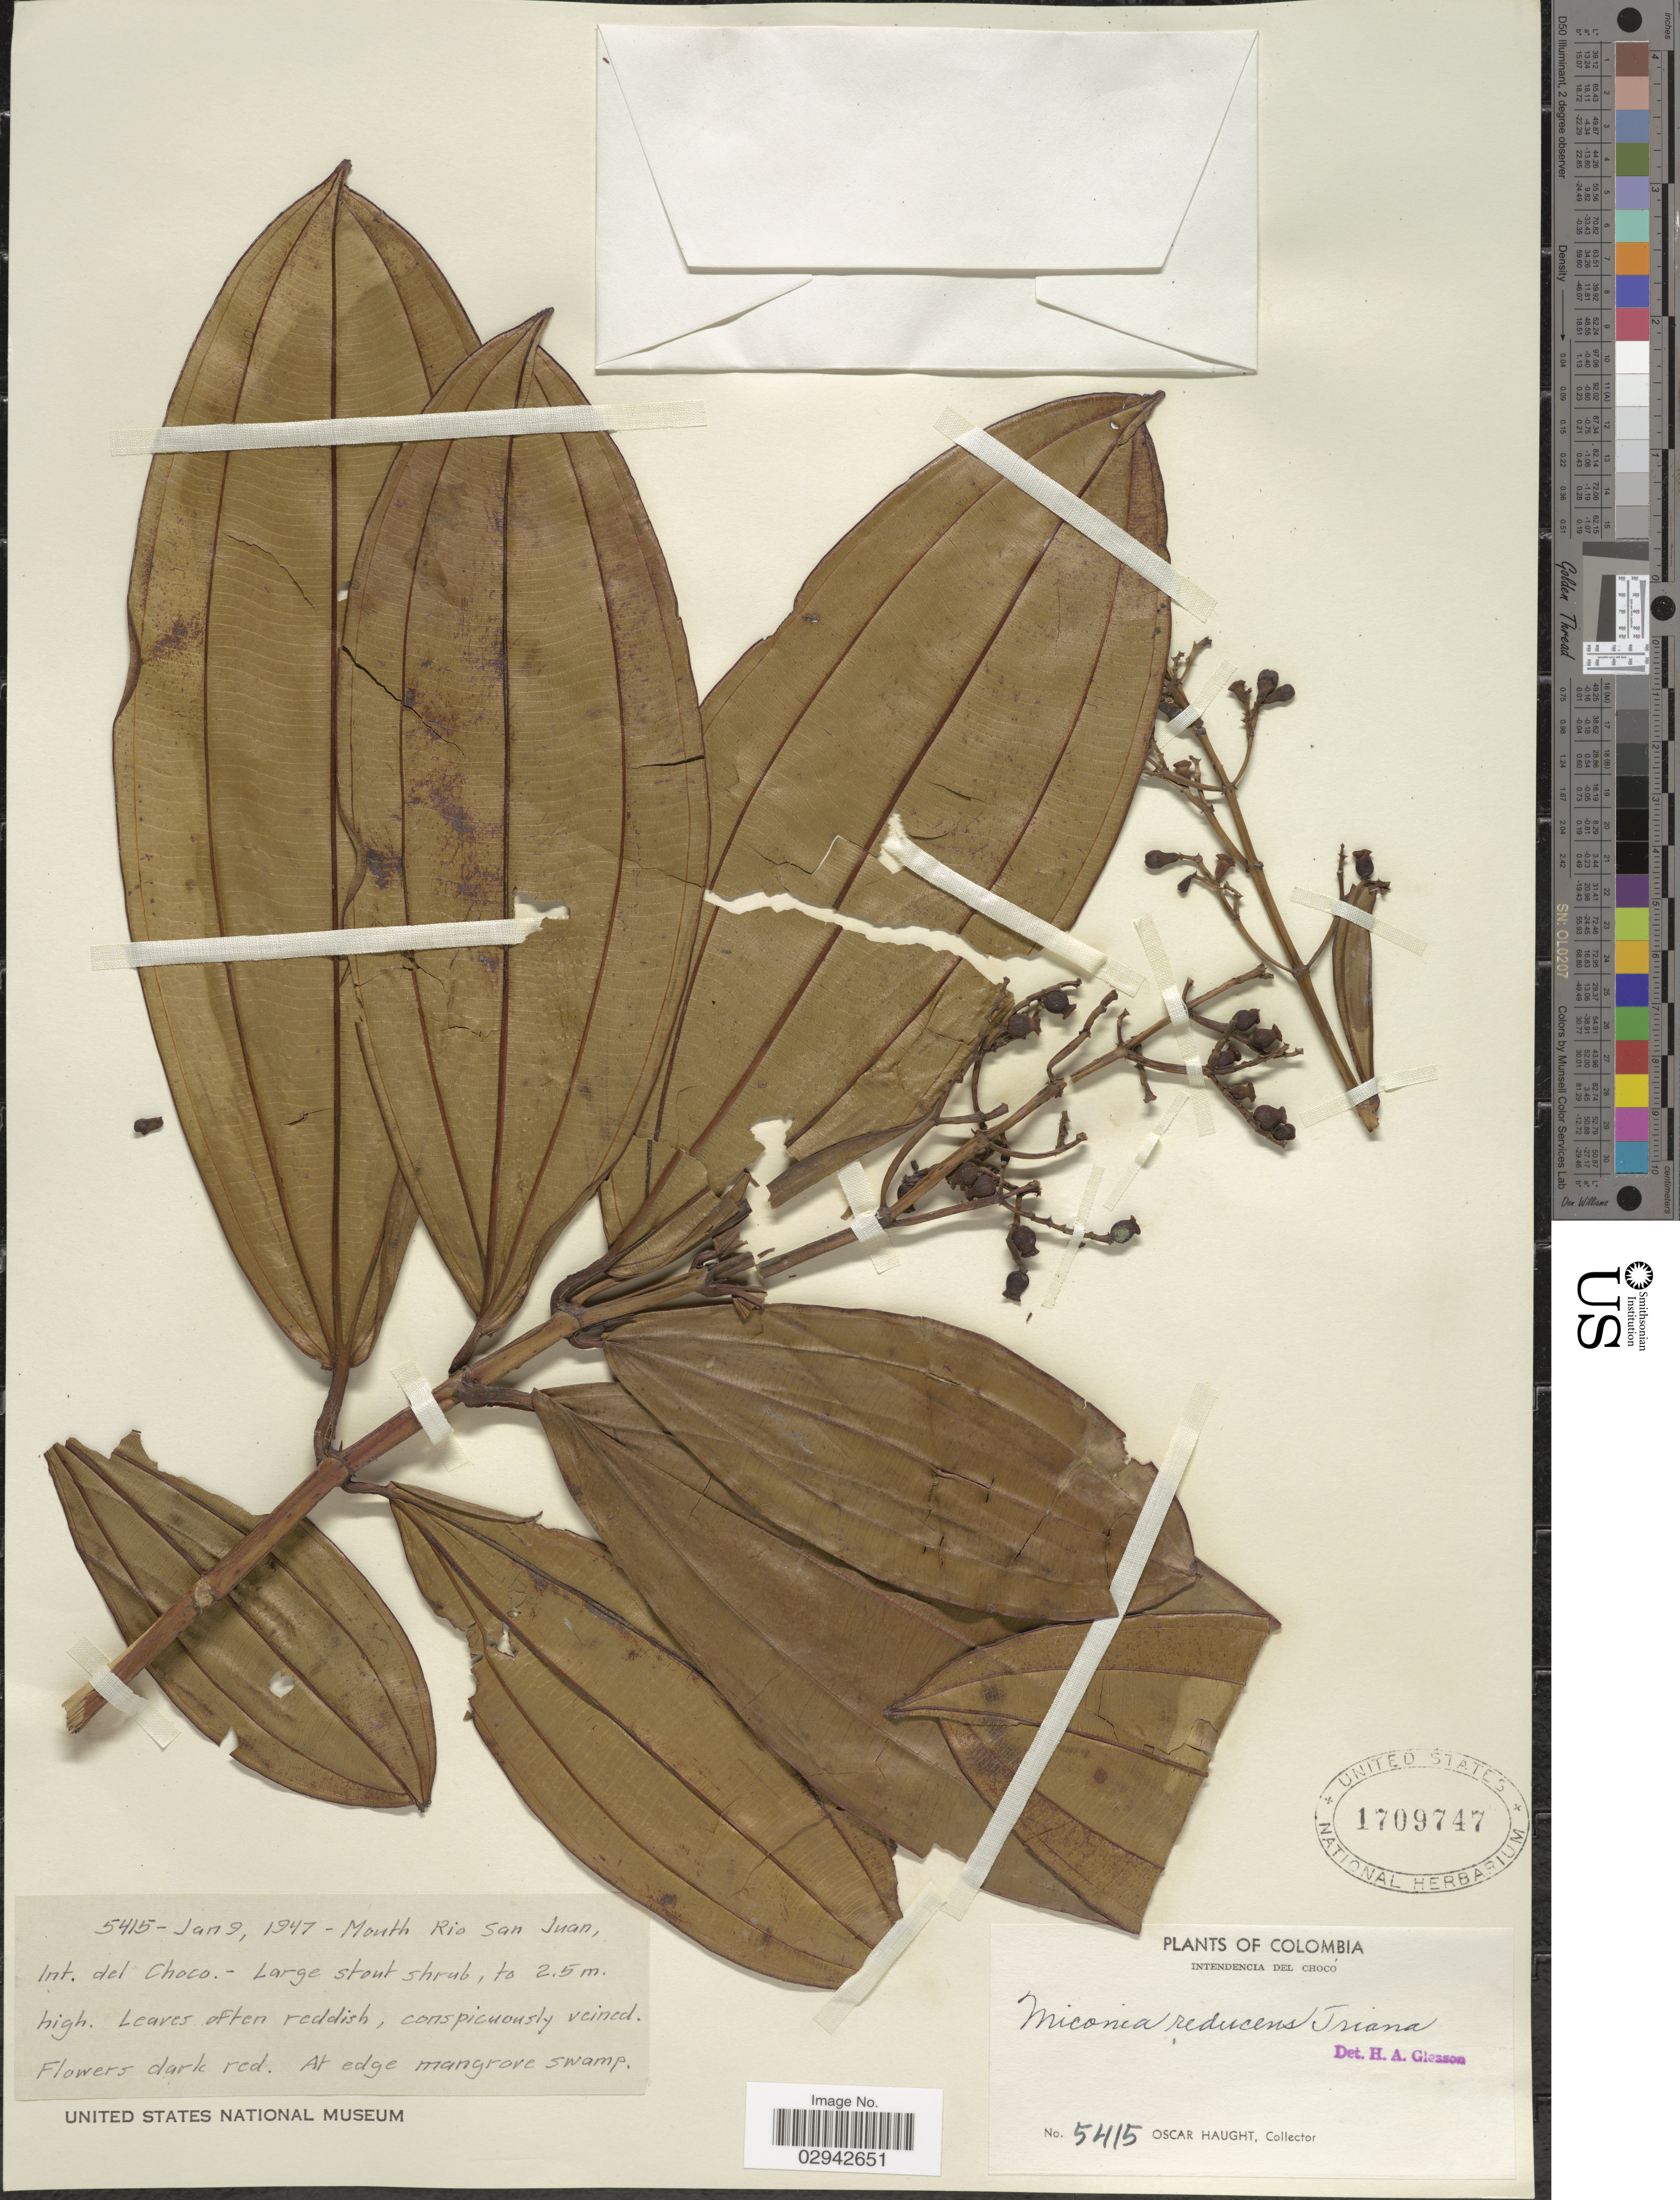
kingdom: Plantae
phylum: Tracheophyta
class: Magnoliopsida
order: Myrtales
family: Melastomataceae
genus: Miconia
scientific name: Miconia reducens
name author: Triana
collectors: O. Haught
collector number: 5415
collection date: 1947-01-09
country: Colombia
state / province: Chocó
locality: Intendencia del Chocó, Mouth Rio San Juan.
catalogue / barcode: US 1709747